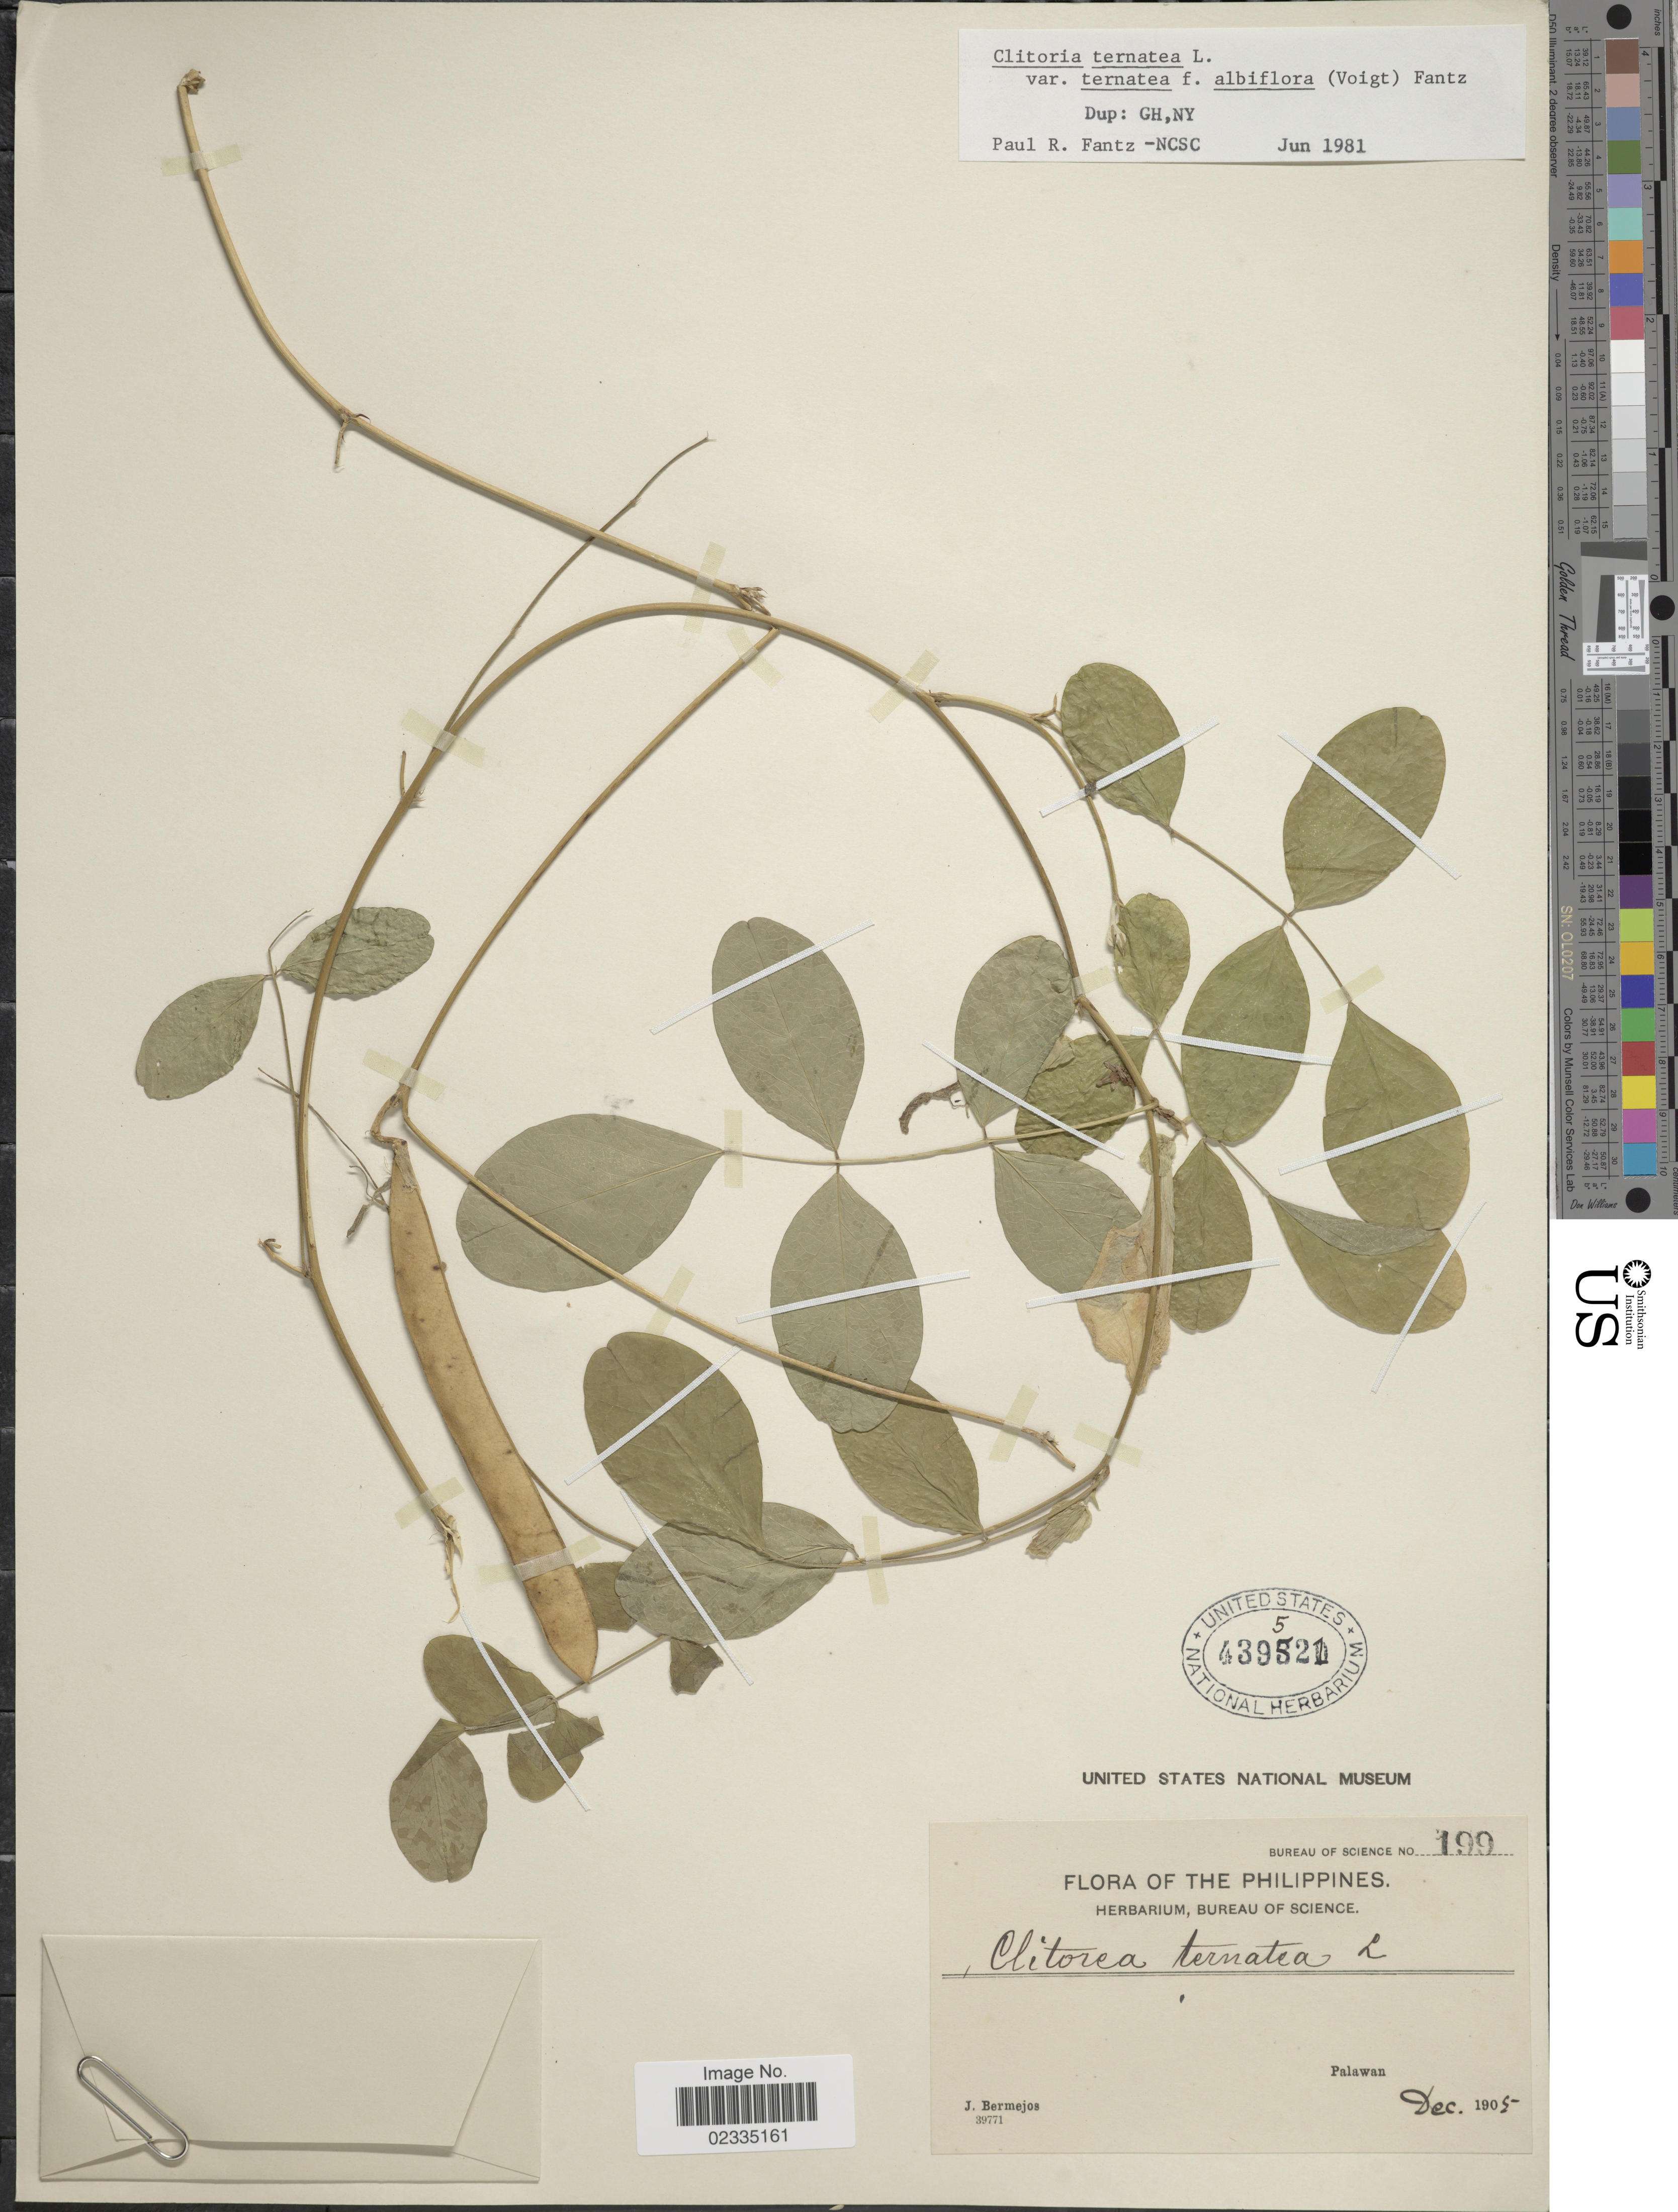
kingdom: Plantae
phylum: Tracheophyta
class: Magnoliopsida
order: Fabales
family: Fabaceae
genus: Clitoria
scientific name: Clitoria ternatea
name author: L.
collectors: J. Bermejos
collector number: Bureau of Science 199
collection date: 1905-12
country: Philippines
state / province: Mimaropa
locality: Palawan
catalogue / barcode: US 439521